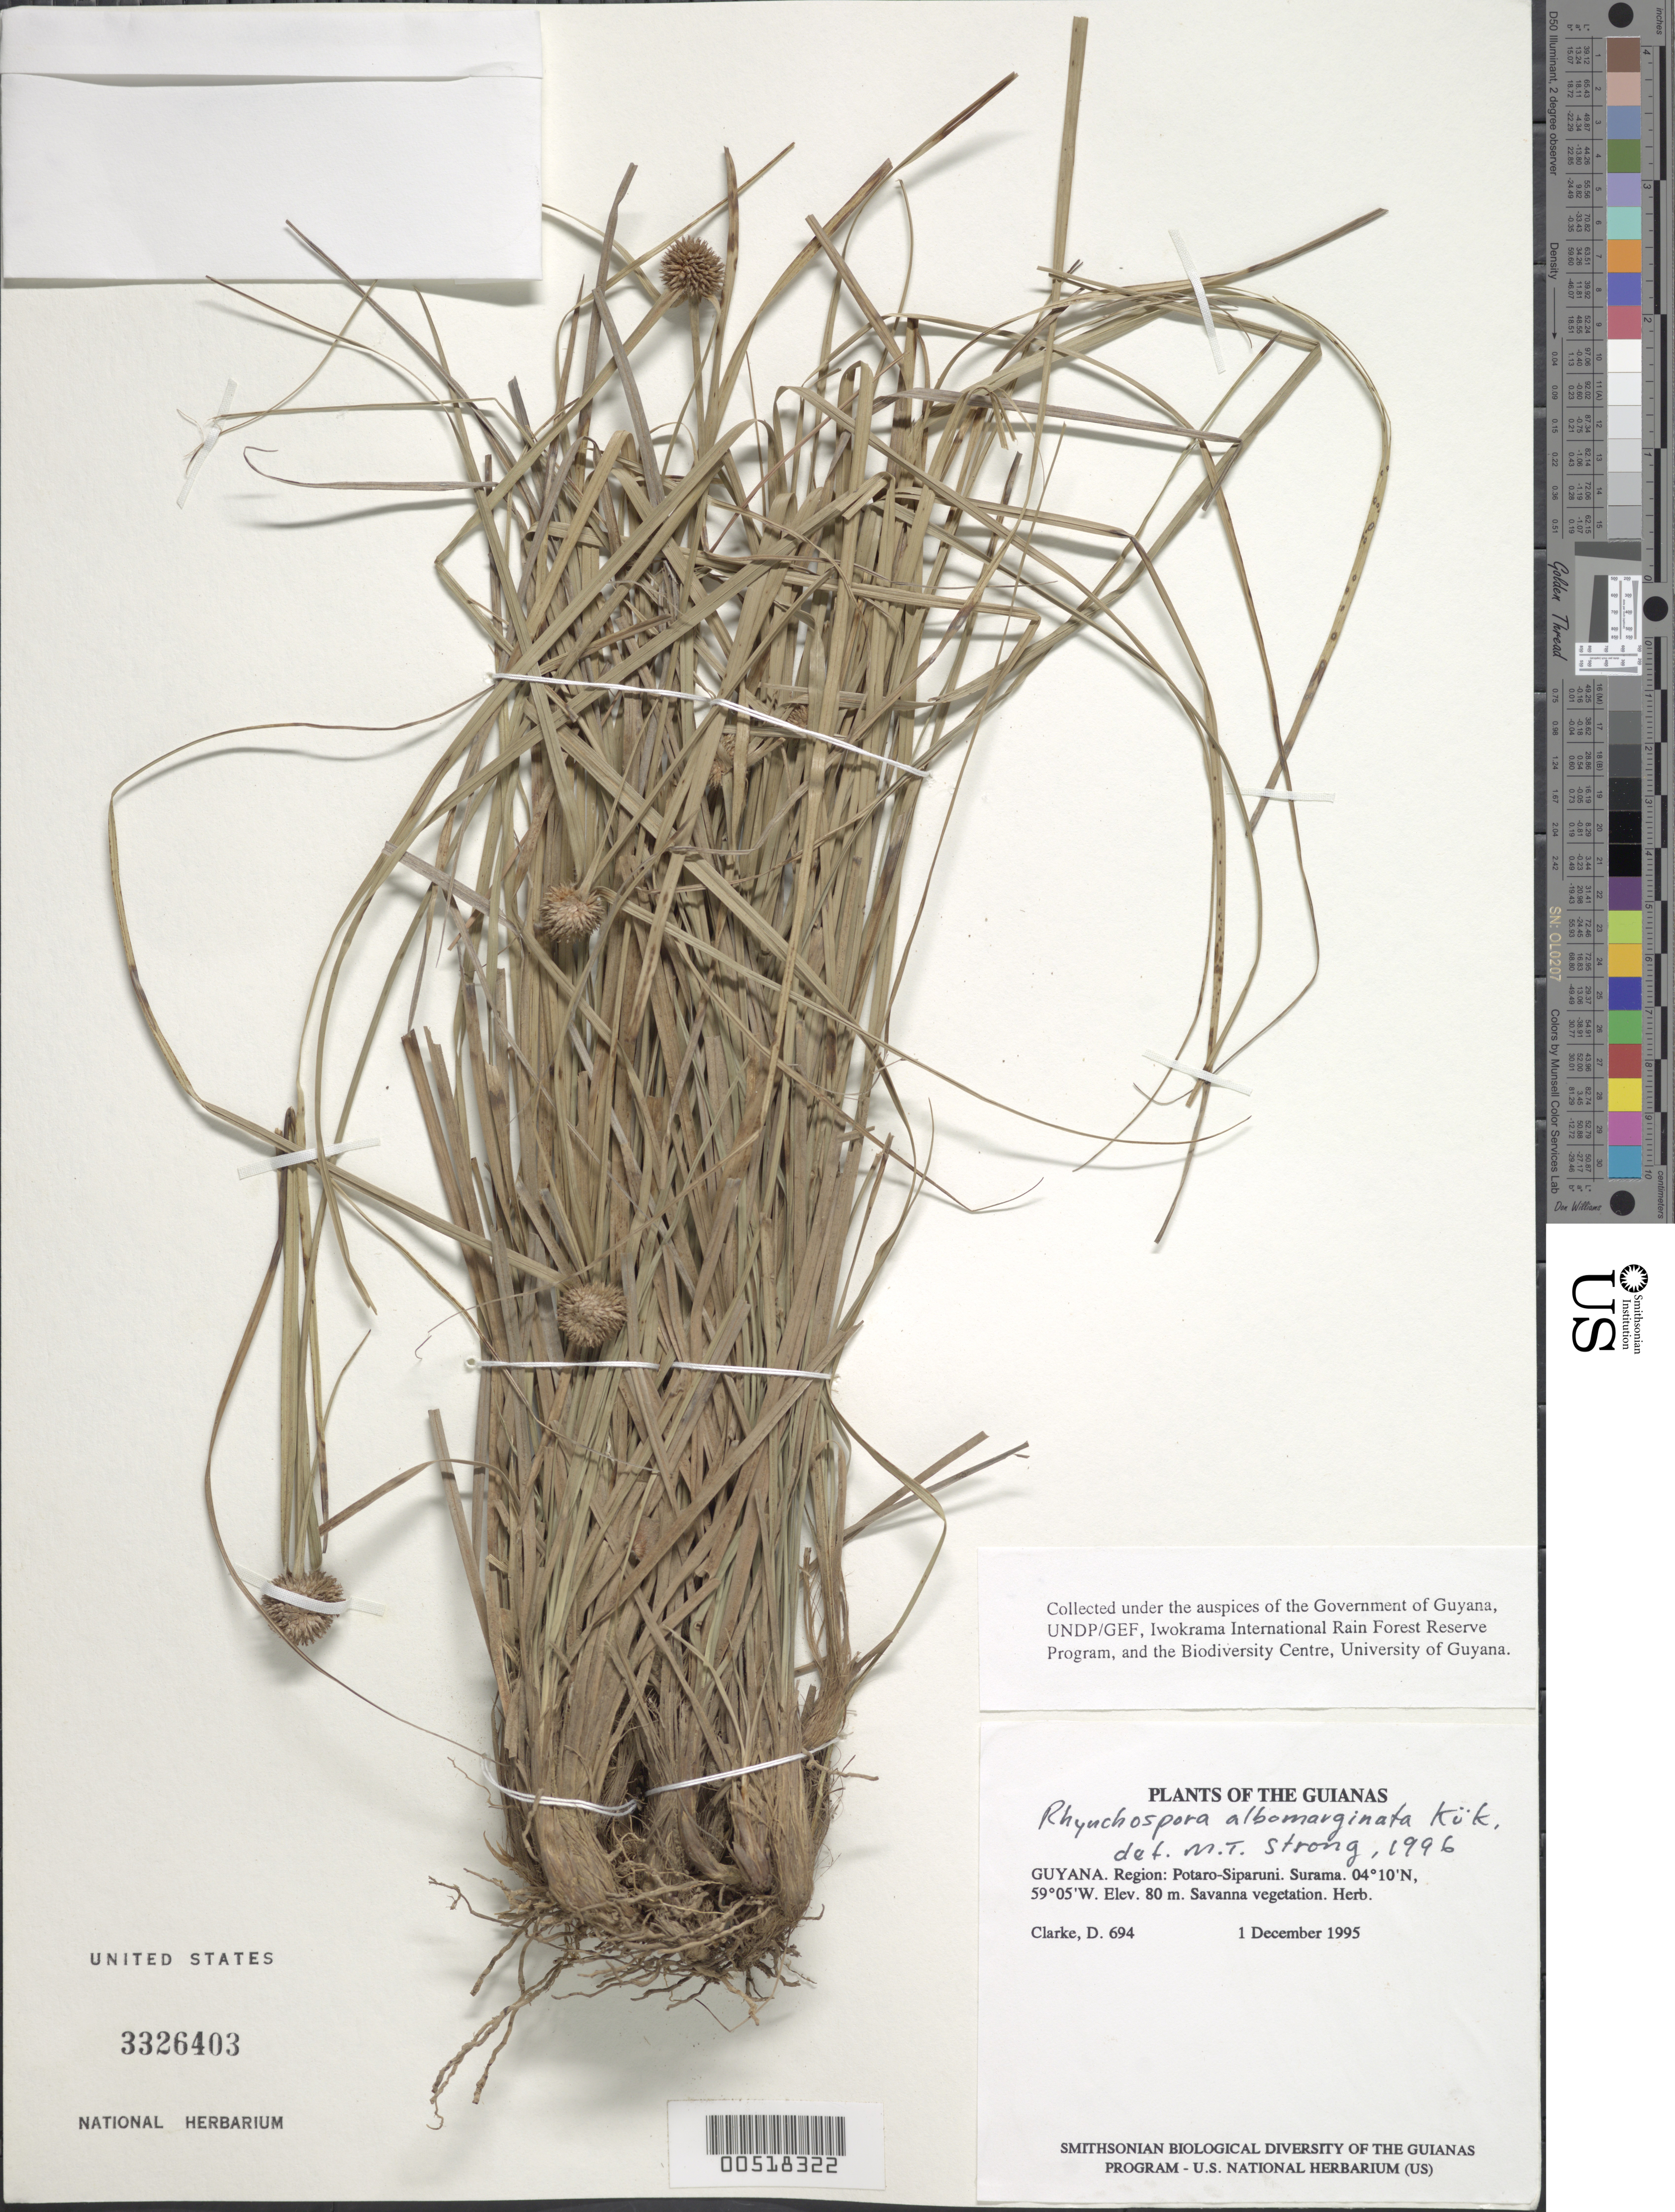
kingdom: Plantae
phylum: Tracheophyta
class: Liliopsida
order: Poales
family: Cyperaceae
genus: Rhynchospora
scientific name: Rhynchospora albomarginata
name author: Kük.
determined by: Strong, M. T., (US), Smithsonian Institution - National Museum of Natural History (UNITED STATES)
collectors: H. D. Clarke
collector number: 694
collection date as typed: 1 December 1995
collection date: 1995-12-01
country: Guyana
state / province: Potaro-Siparuni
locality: Surama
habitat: Savanna vegetation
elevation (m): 80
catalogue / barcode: US 3326403